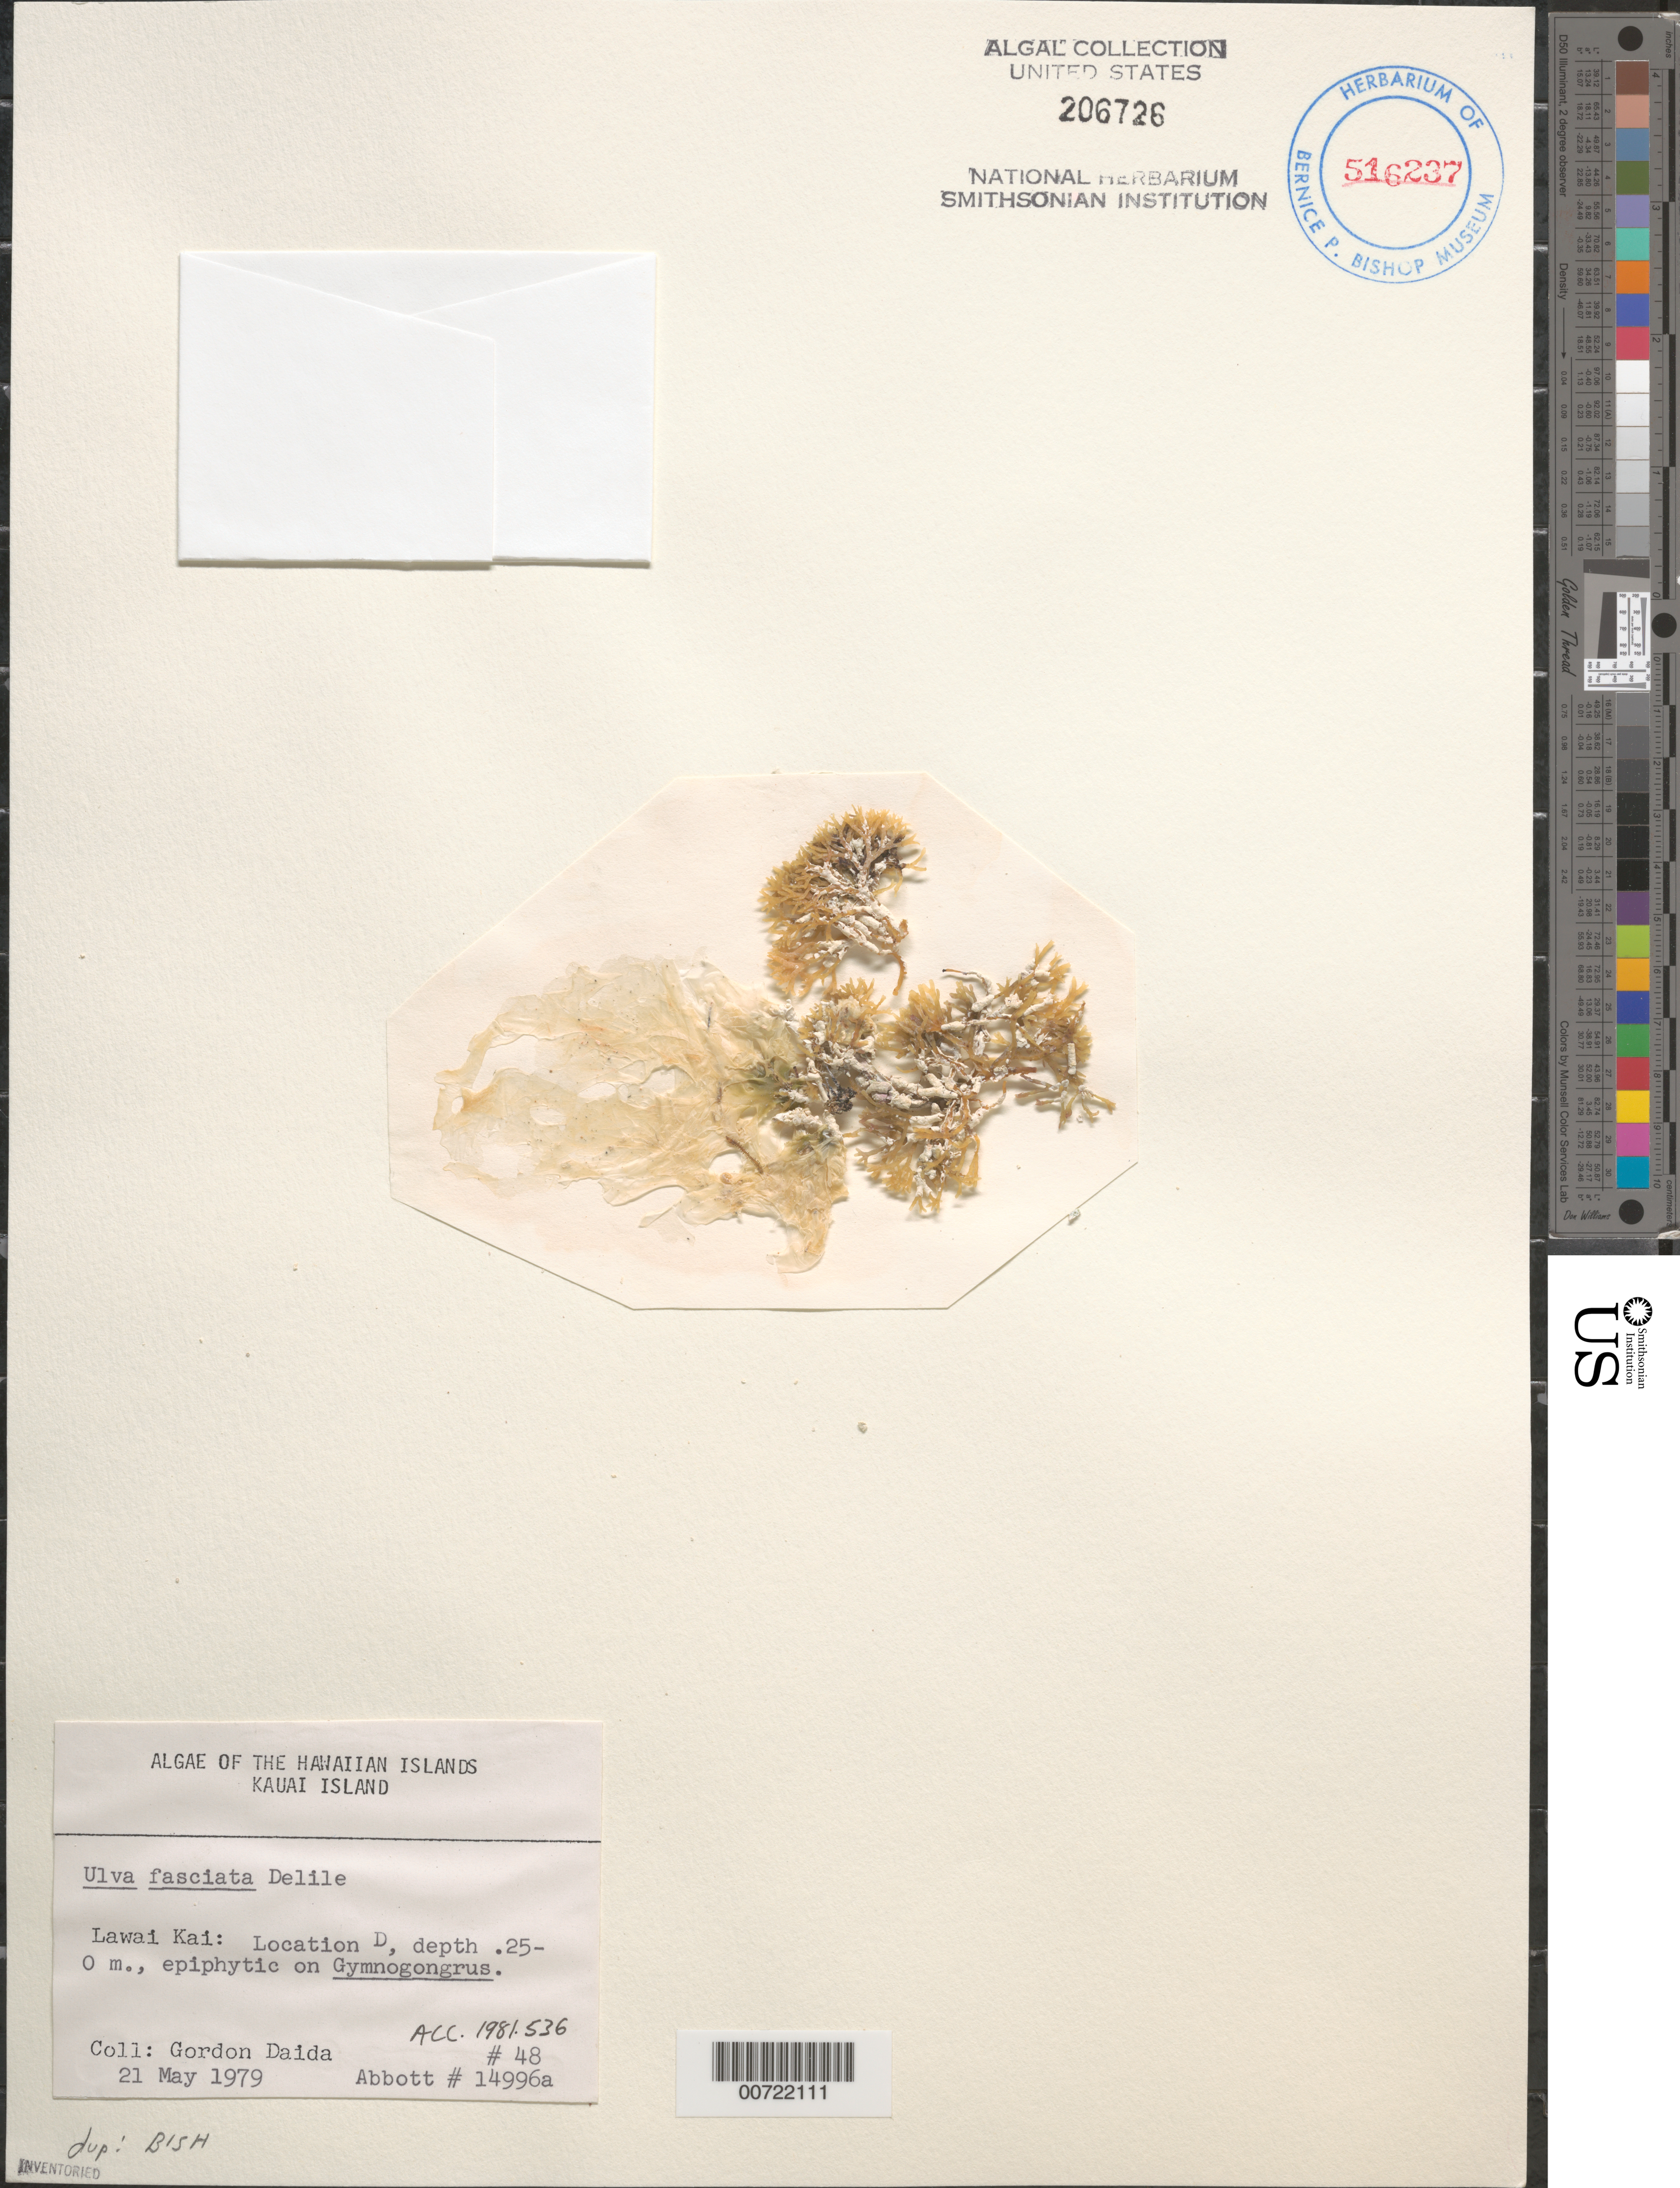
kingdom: Plantae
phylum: Chlorophyta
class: Ulvophyceae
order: Ulvales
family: Ulvaceae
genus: Ulva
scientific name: Ulva lactuca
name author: L.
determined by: Algae name updating Project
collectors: G. Daida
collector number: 48 & IAA 14996a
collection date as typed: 21 May 1979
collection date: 1979-05-21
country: United States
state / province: Hawaii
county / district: Kauai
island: Kaua'i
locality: Lawai Kai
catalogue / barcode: US 206726